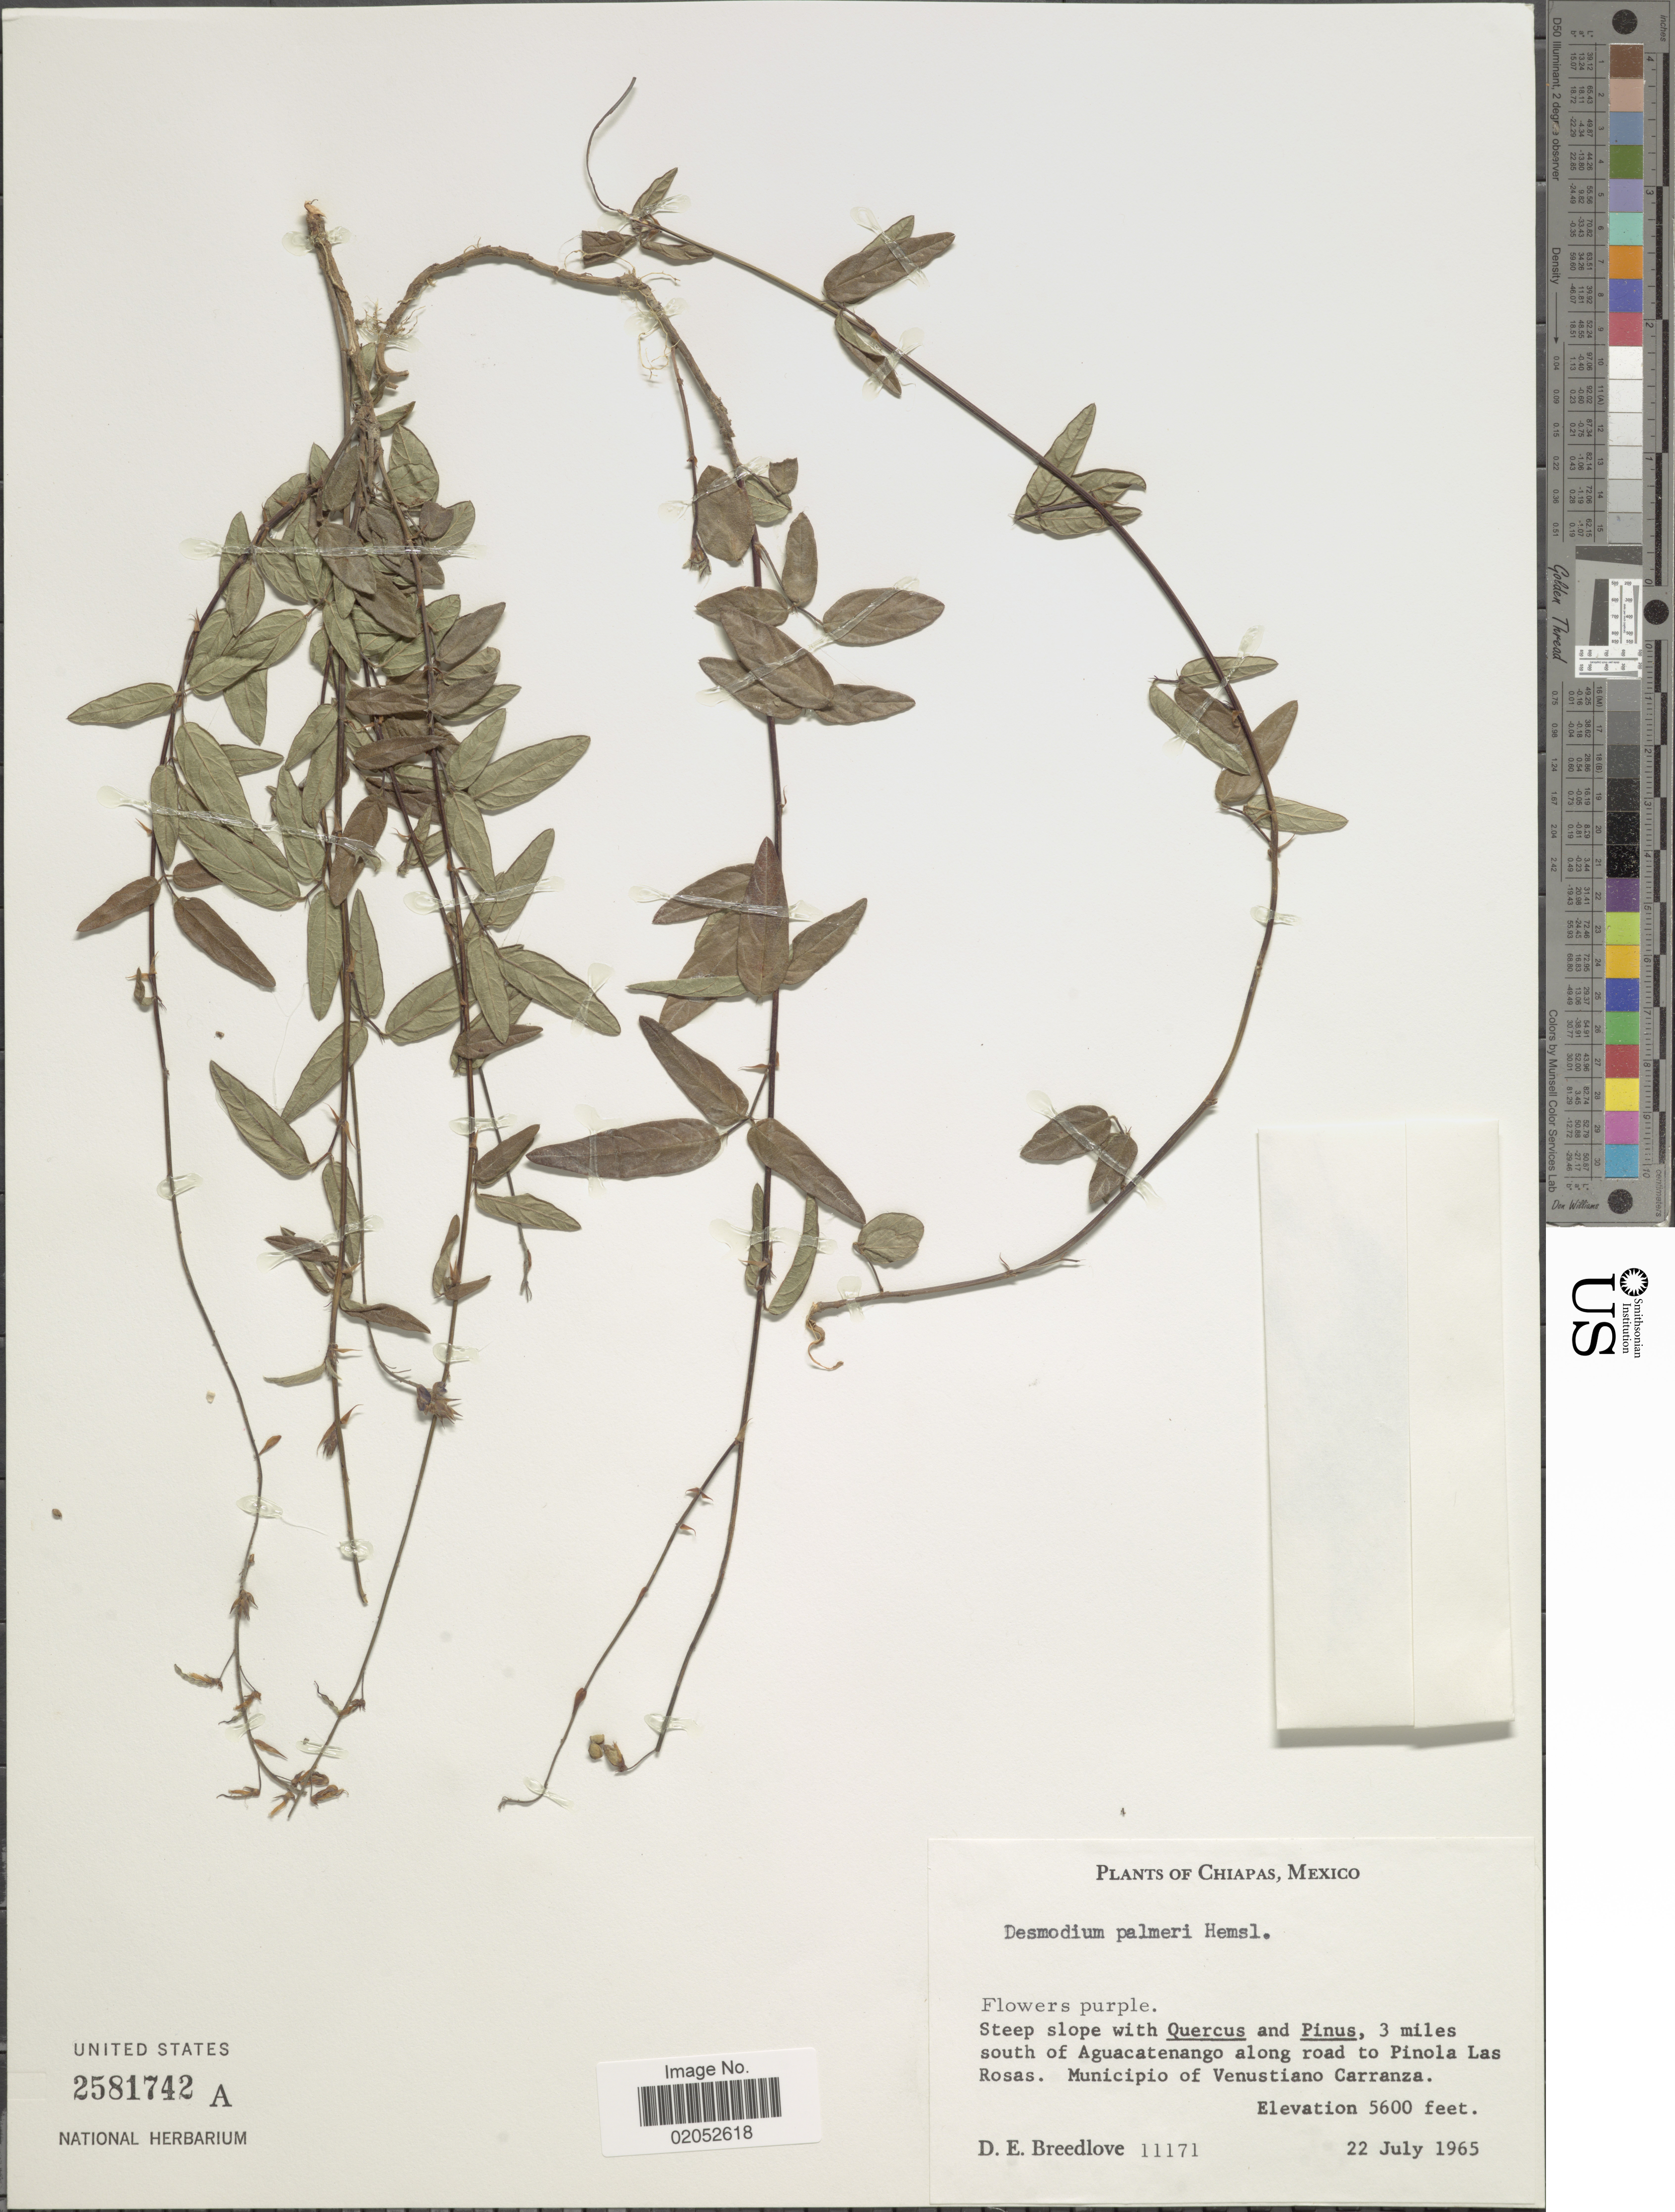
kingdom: Plantae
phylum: Tracheophyta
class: Magnoliopsida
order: Fabales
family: Fabaceae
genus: Desmodium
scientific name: Desmodium palmeri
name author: Hemsl.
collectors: D. E. Breedlove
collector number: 11171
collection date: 1965-07-22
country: Mexico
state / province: Chiapas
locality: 3 miles south of Aguacatenango along road to Pinola Las Rosas, Municipio of Venustiano Carranza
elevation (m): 1707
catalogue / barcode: US 2581742A